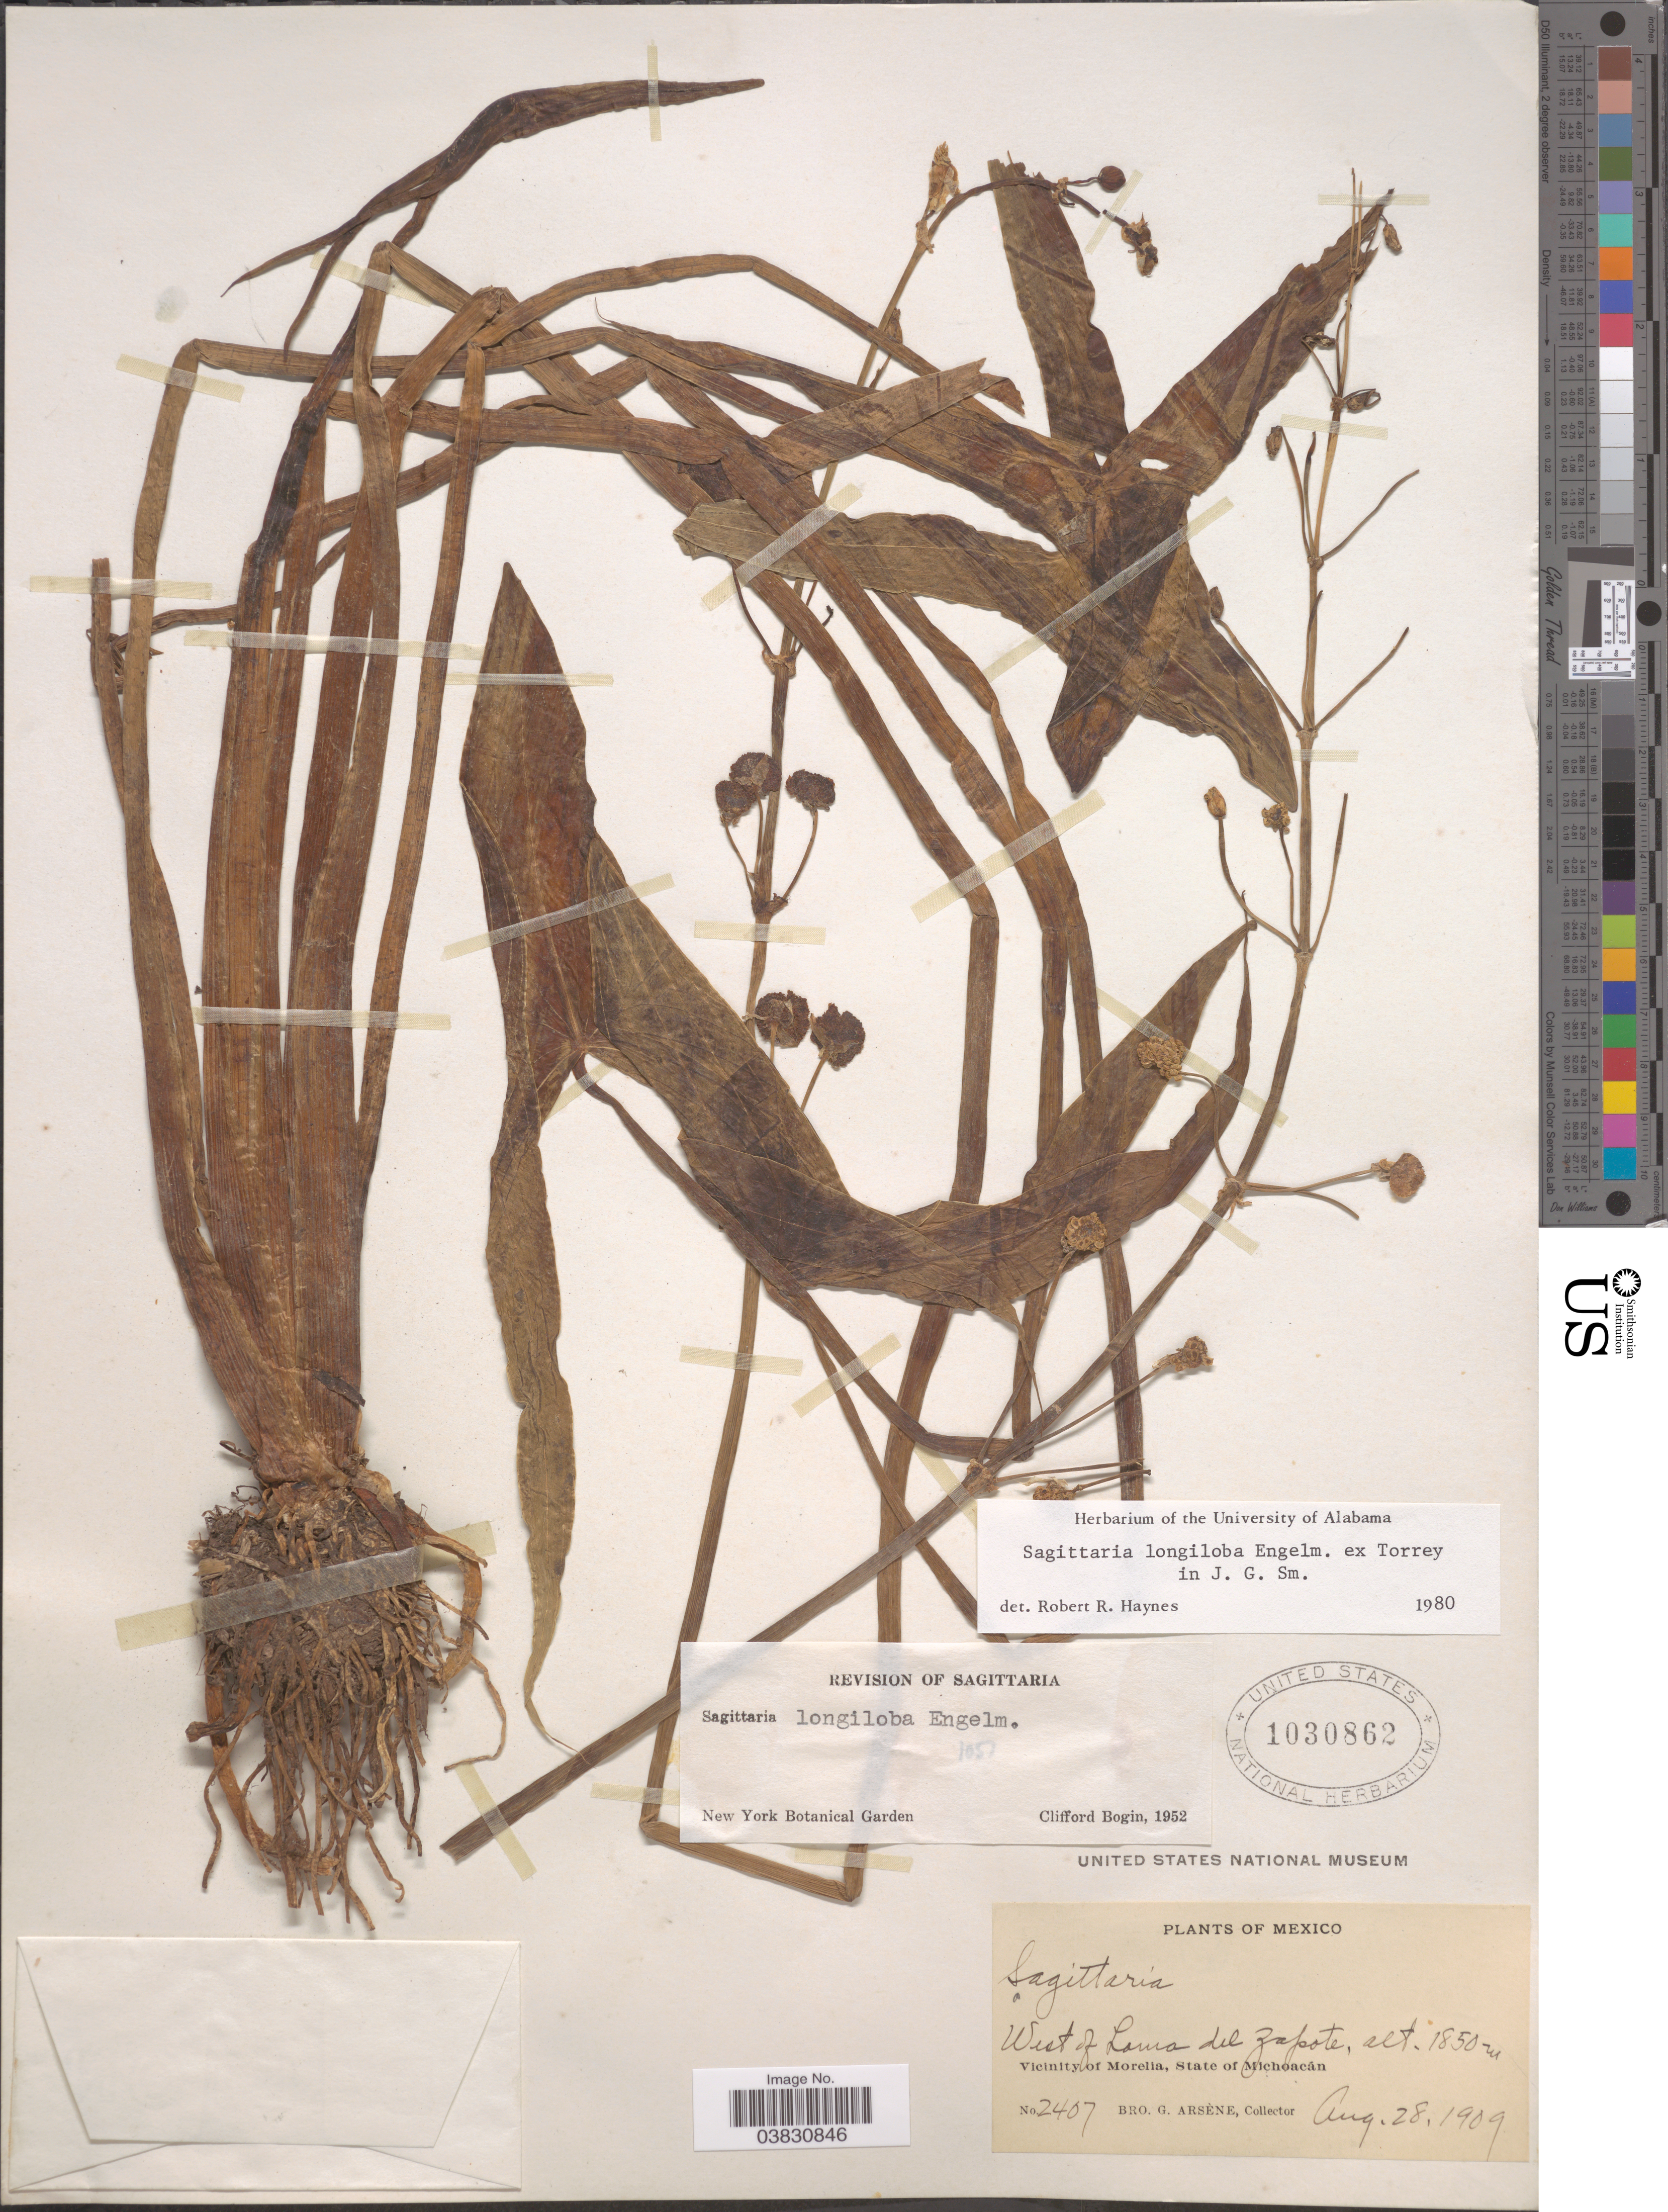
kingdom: Plantae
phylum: Tracheophyta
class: Liliopsida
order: Alismatales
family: Alismataceae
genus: Sagittaria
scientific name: Sagittaria longiloba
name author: Engelm. ex J.G. Sm.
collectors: Bro. G. Arsène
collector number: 2407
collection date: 1909-08-28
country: Mexico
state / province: Michoacán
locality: West of Lama del Zapote. Vicinity of Morelia.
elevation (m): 1850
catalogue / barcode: US 1030862